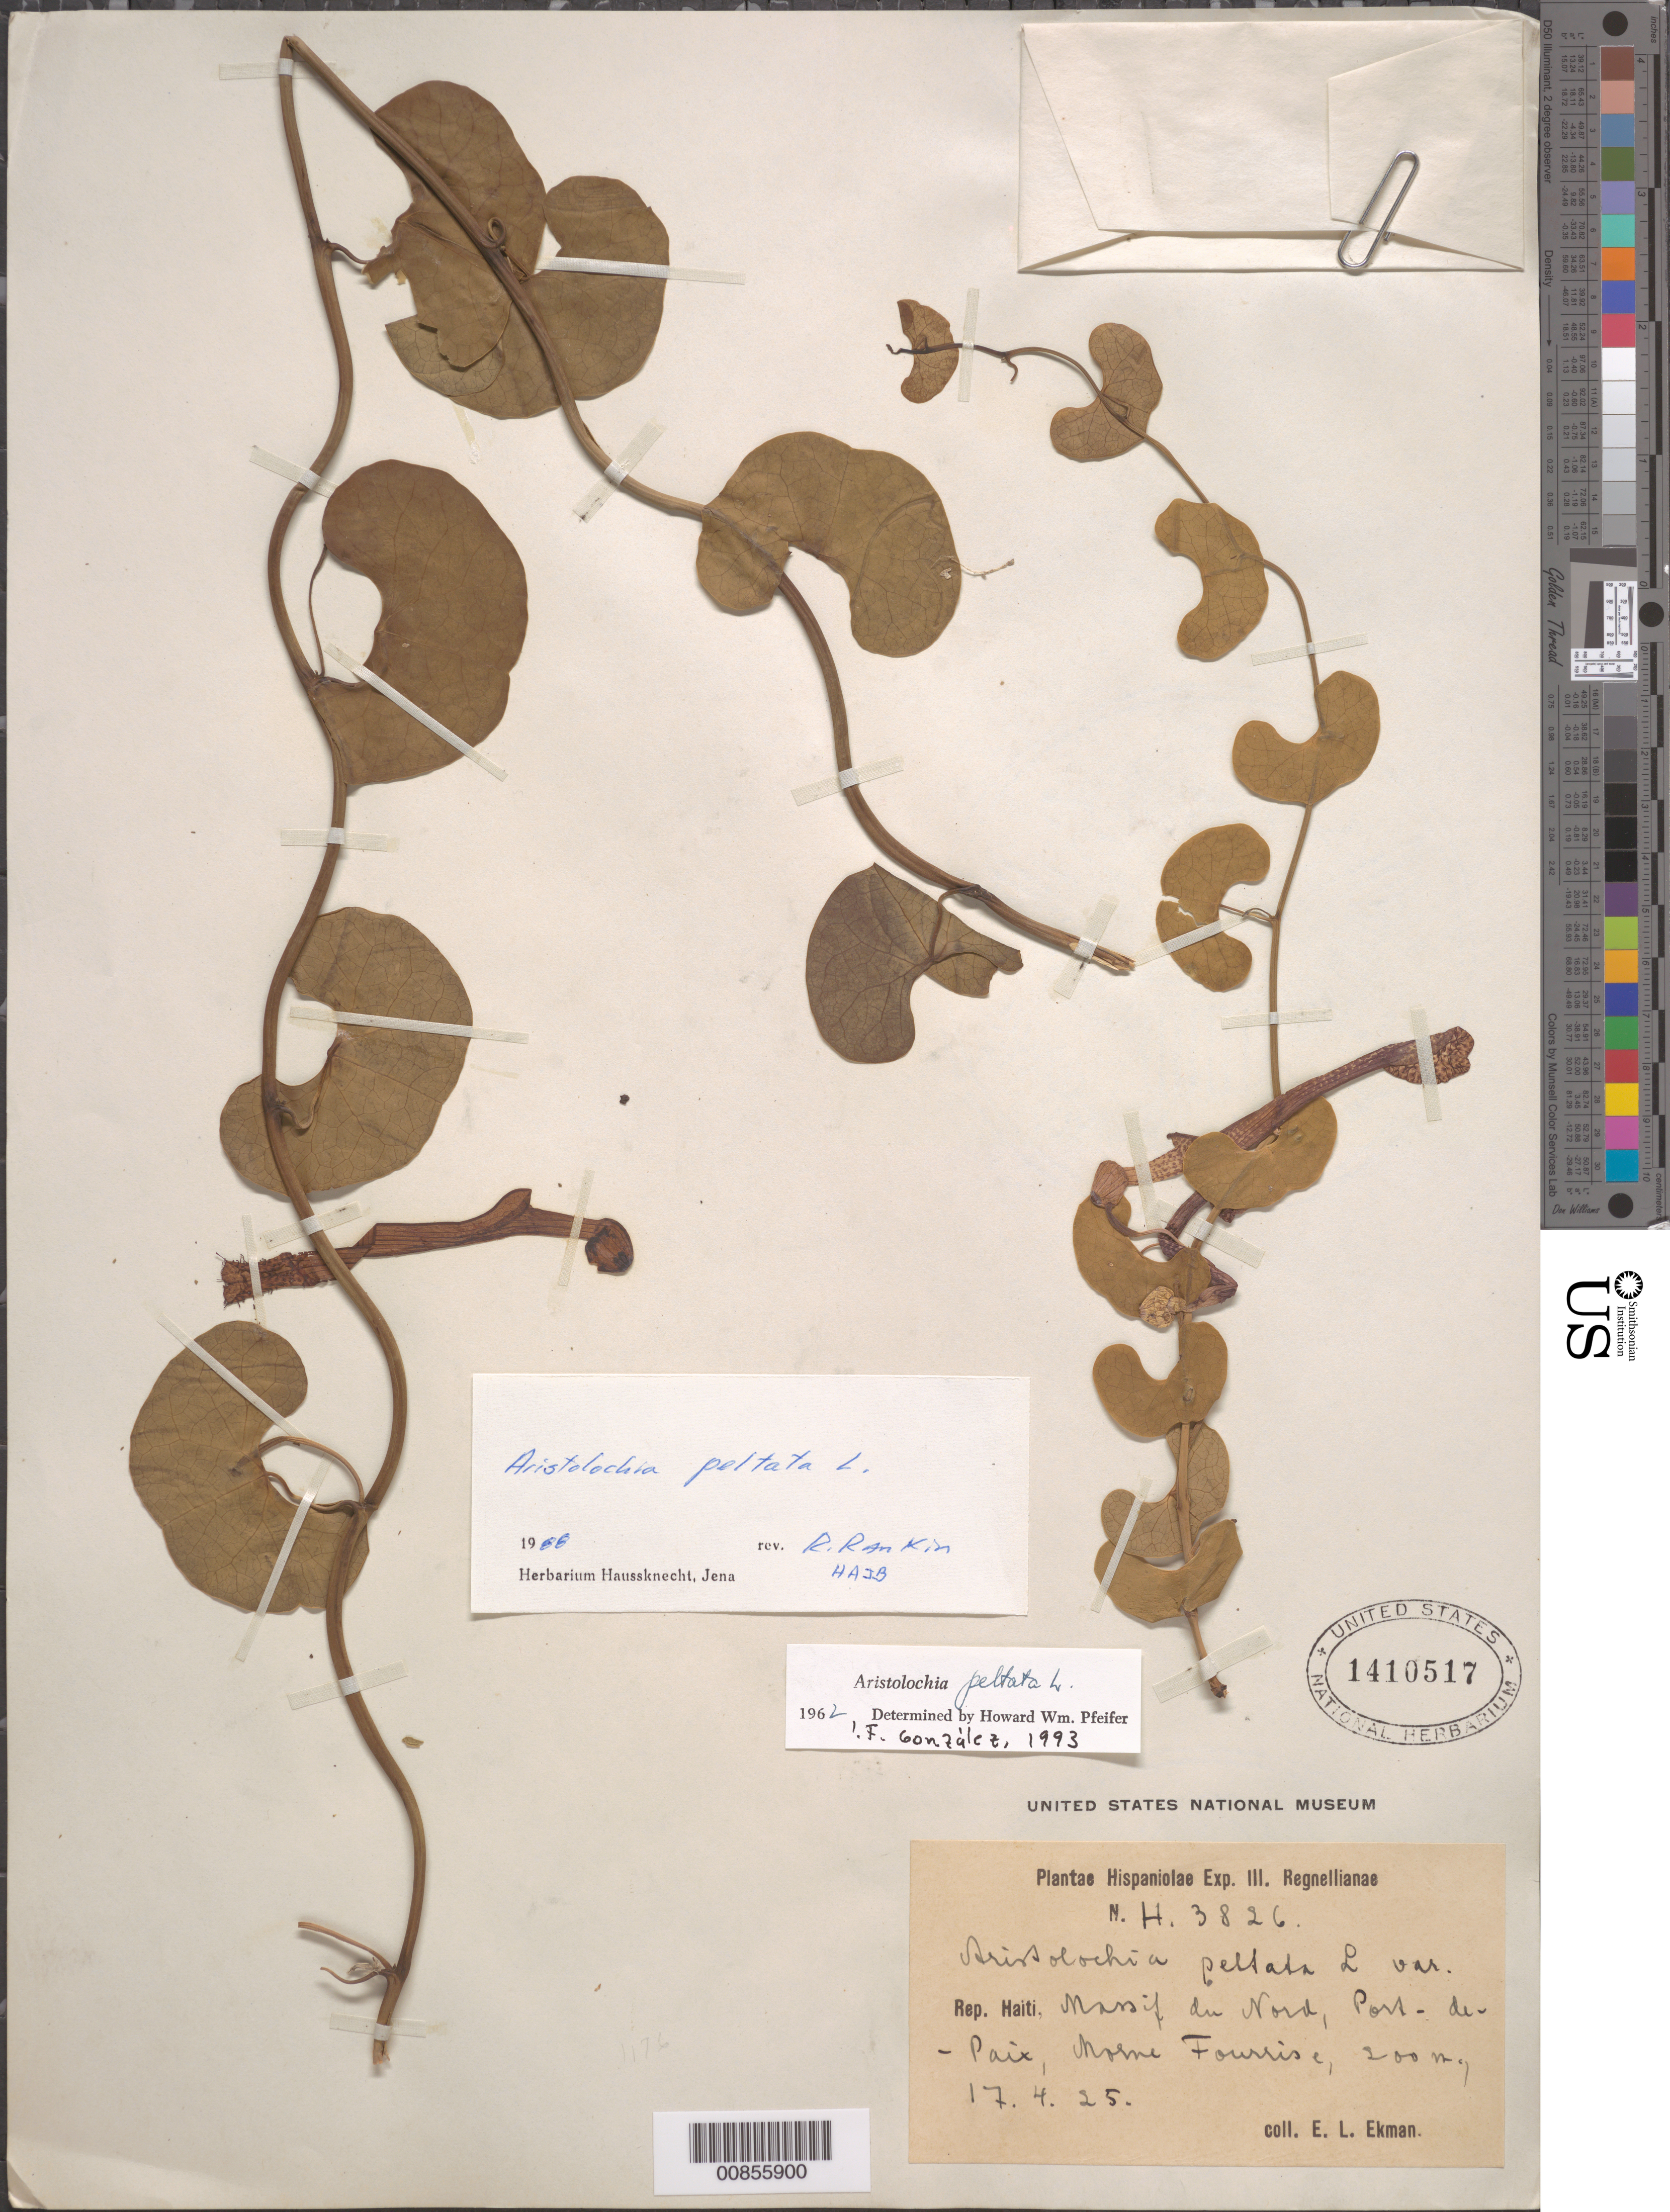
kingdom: Plantae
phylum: Tracheophyta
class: Magnoliopsida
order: Piperales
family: Aristolochiaceae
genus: Aristolochia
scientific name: Aristolochia peltata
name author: L.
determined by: González, F., (COL), Universidad Nacional de Colombia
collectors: E. L. Ekman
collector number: H 3826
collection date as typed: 17 Apr 1925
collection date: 1925-04-17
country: Haiti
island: Hispaniola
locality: Massif du Nord, Port-de-Paix, Mourne Fourrise.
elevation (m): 200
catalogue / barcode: US 1410517